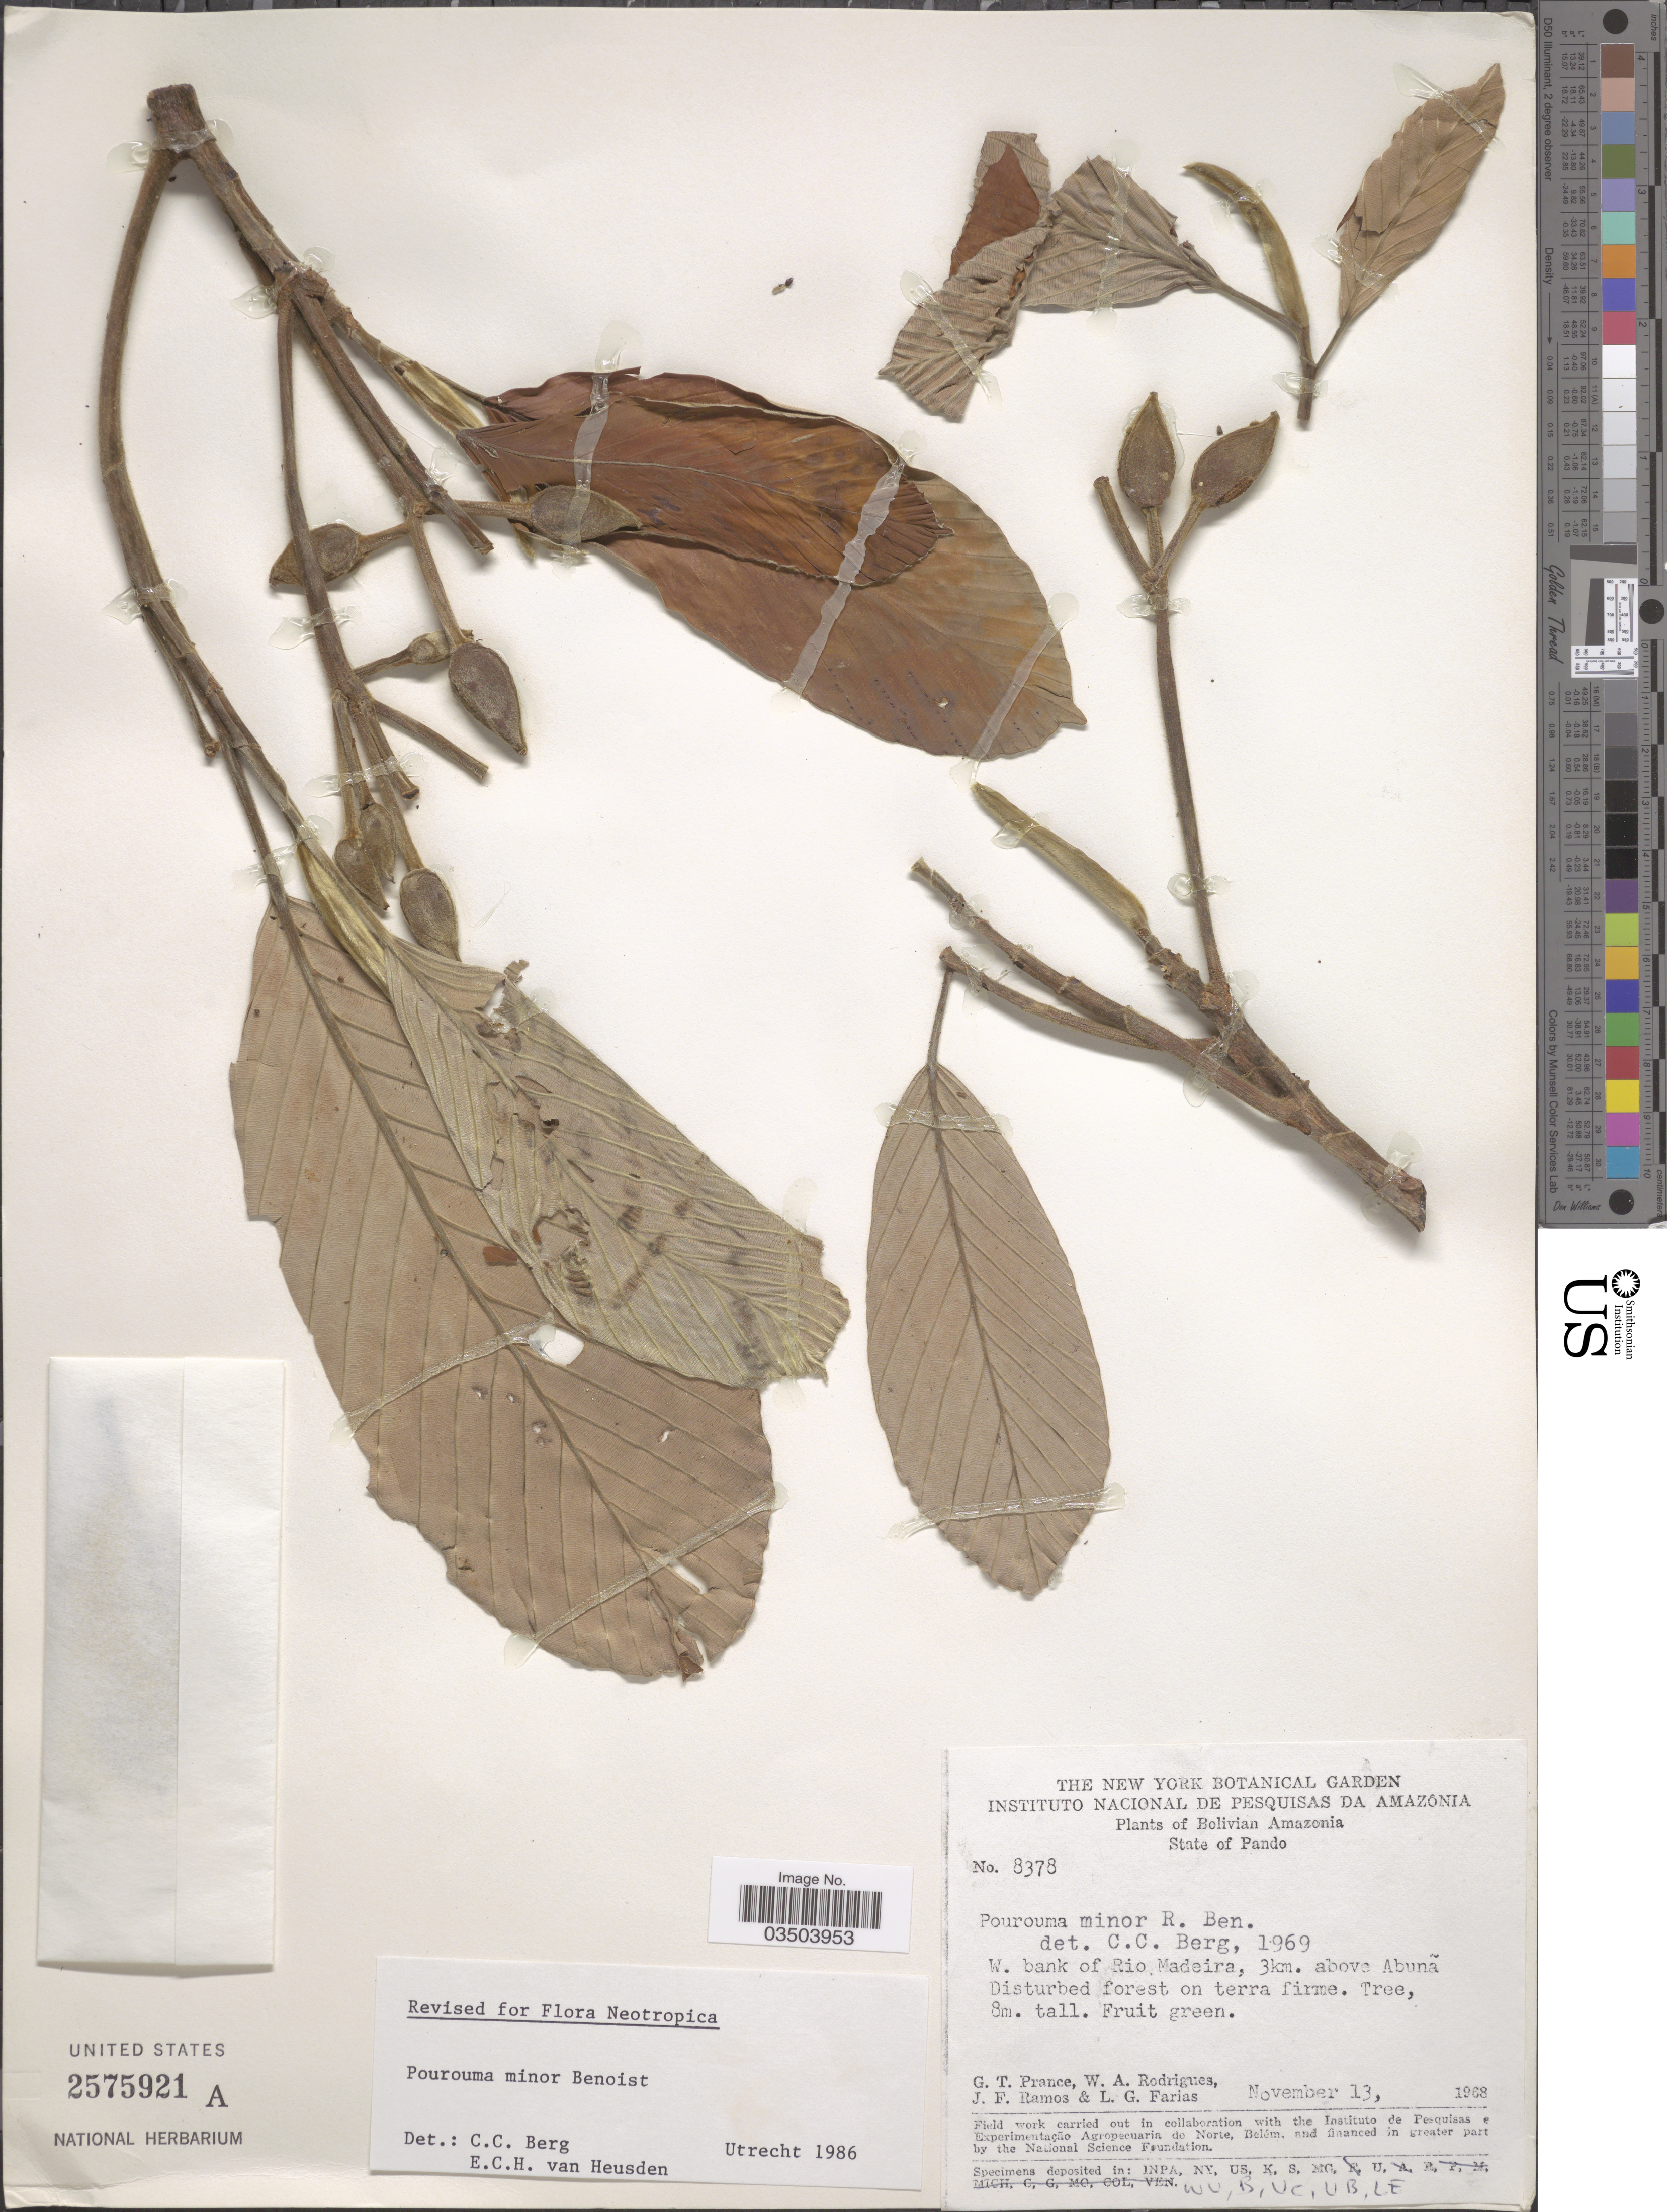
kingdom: Plantae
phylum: Tracheophyta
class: Magnoliopsida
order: Rosales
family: Urticaceae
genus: Pourouma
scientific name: Pourouma minor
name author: Benoist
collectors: G. T. Prance, W. A. Rodrigues, J. F. Ramos & L. G. Farias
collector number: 8378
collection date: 1968-11-13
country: Bolivia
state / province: Pando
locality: Bolivian Amazonia. W. bank of Rio Madeira, 3 km. above Abuña.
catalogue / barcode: US 2575921A